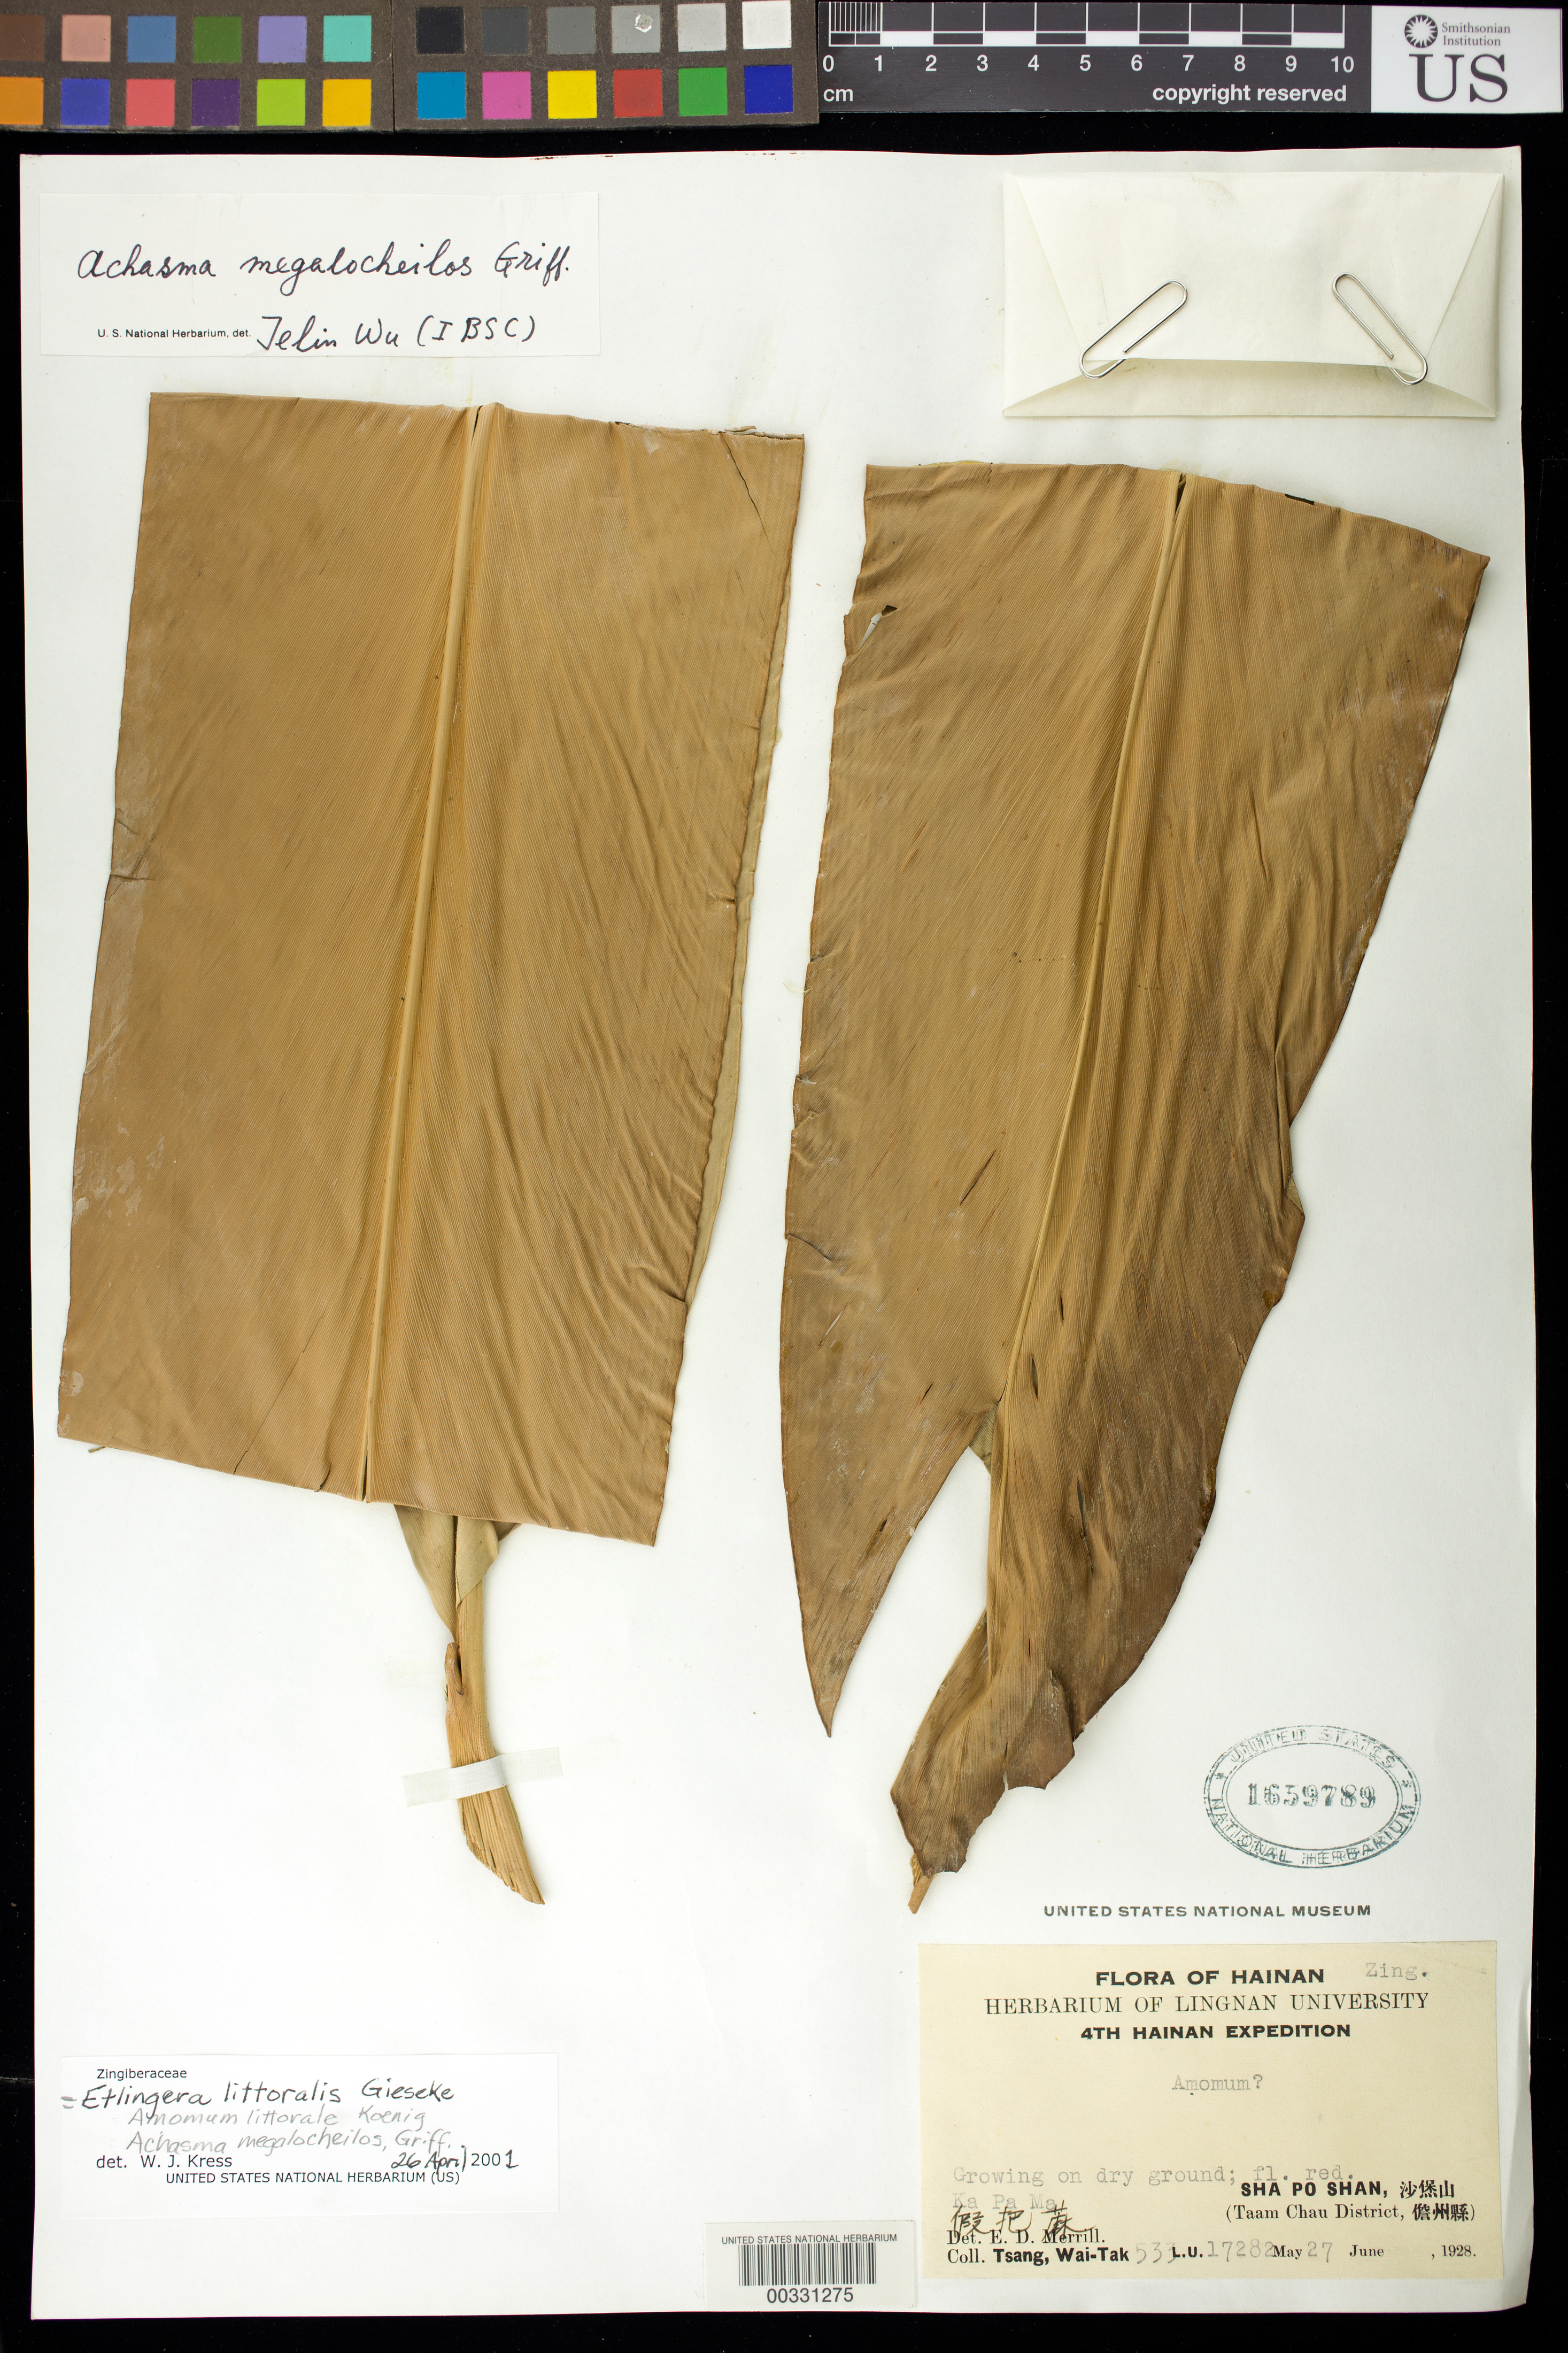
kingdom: Plantae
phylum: Tracheophyta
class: Liliopsida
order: Zingiberales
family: Zingiberaceae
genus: Etlingera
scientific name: Etlingera littoralis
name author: Gieseke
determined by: Kress, W. J., (US), Smithsonian Institution - National Museum of Natural History (UNITED STATES)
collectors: W. T. Tsang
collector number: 533 / L.u. 17282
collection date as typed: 27 May 1928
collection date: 1928-05-27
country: China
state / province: Hainan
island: Hainan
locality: Sha po shan (taam chau dist)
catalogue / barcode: US 1659789